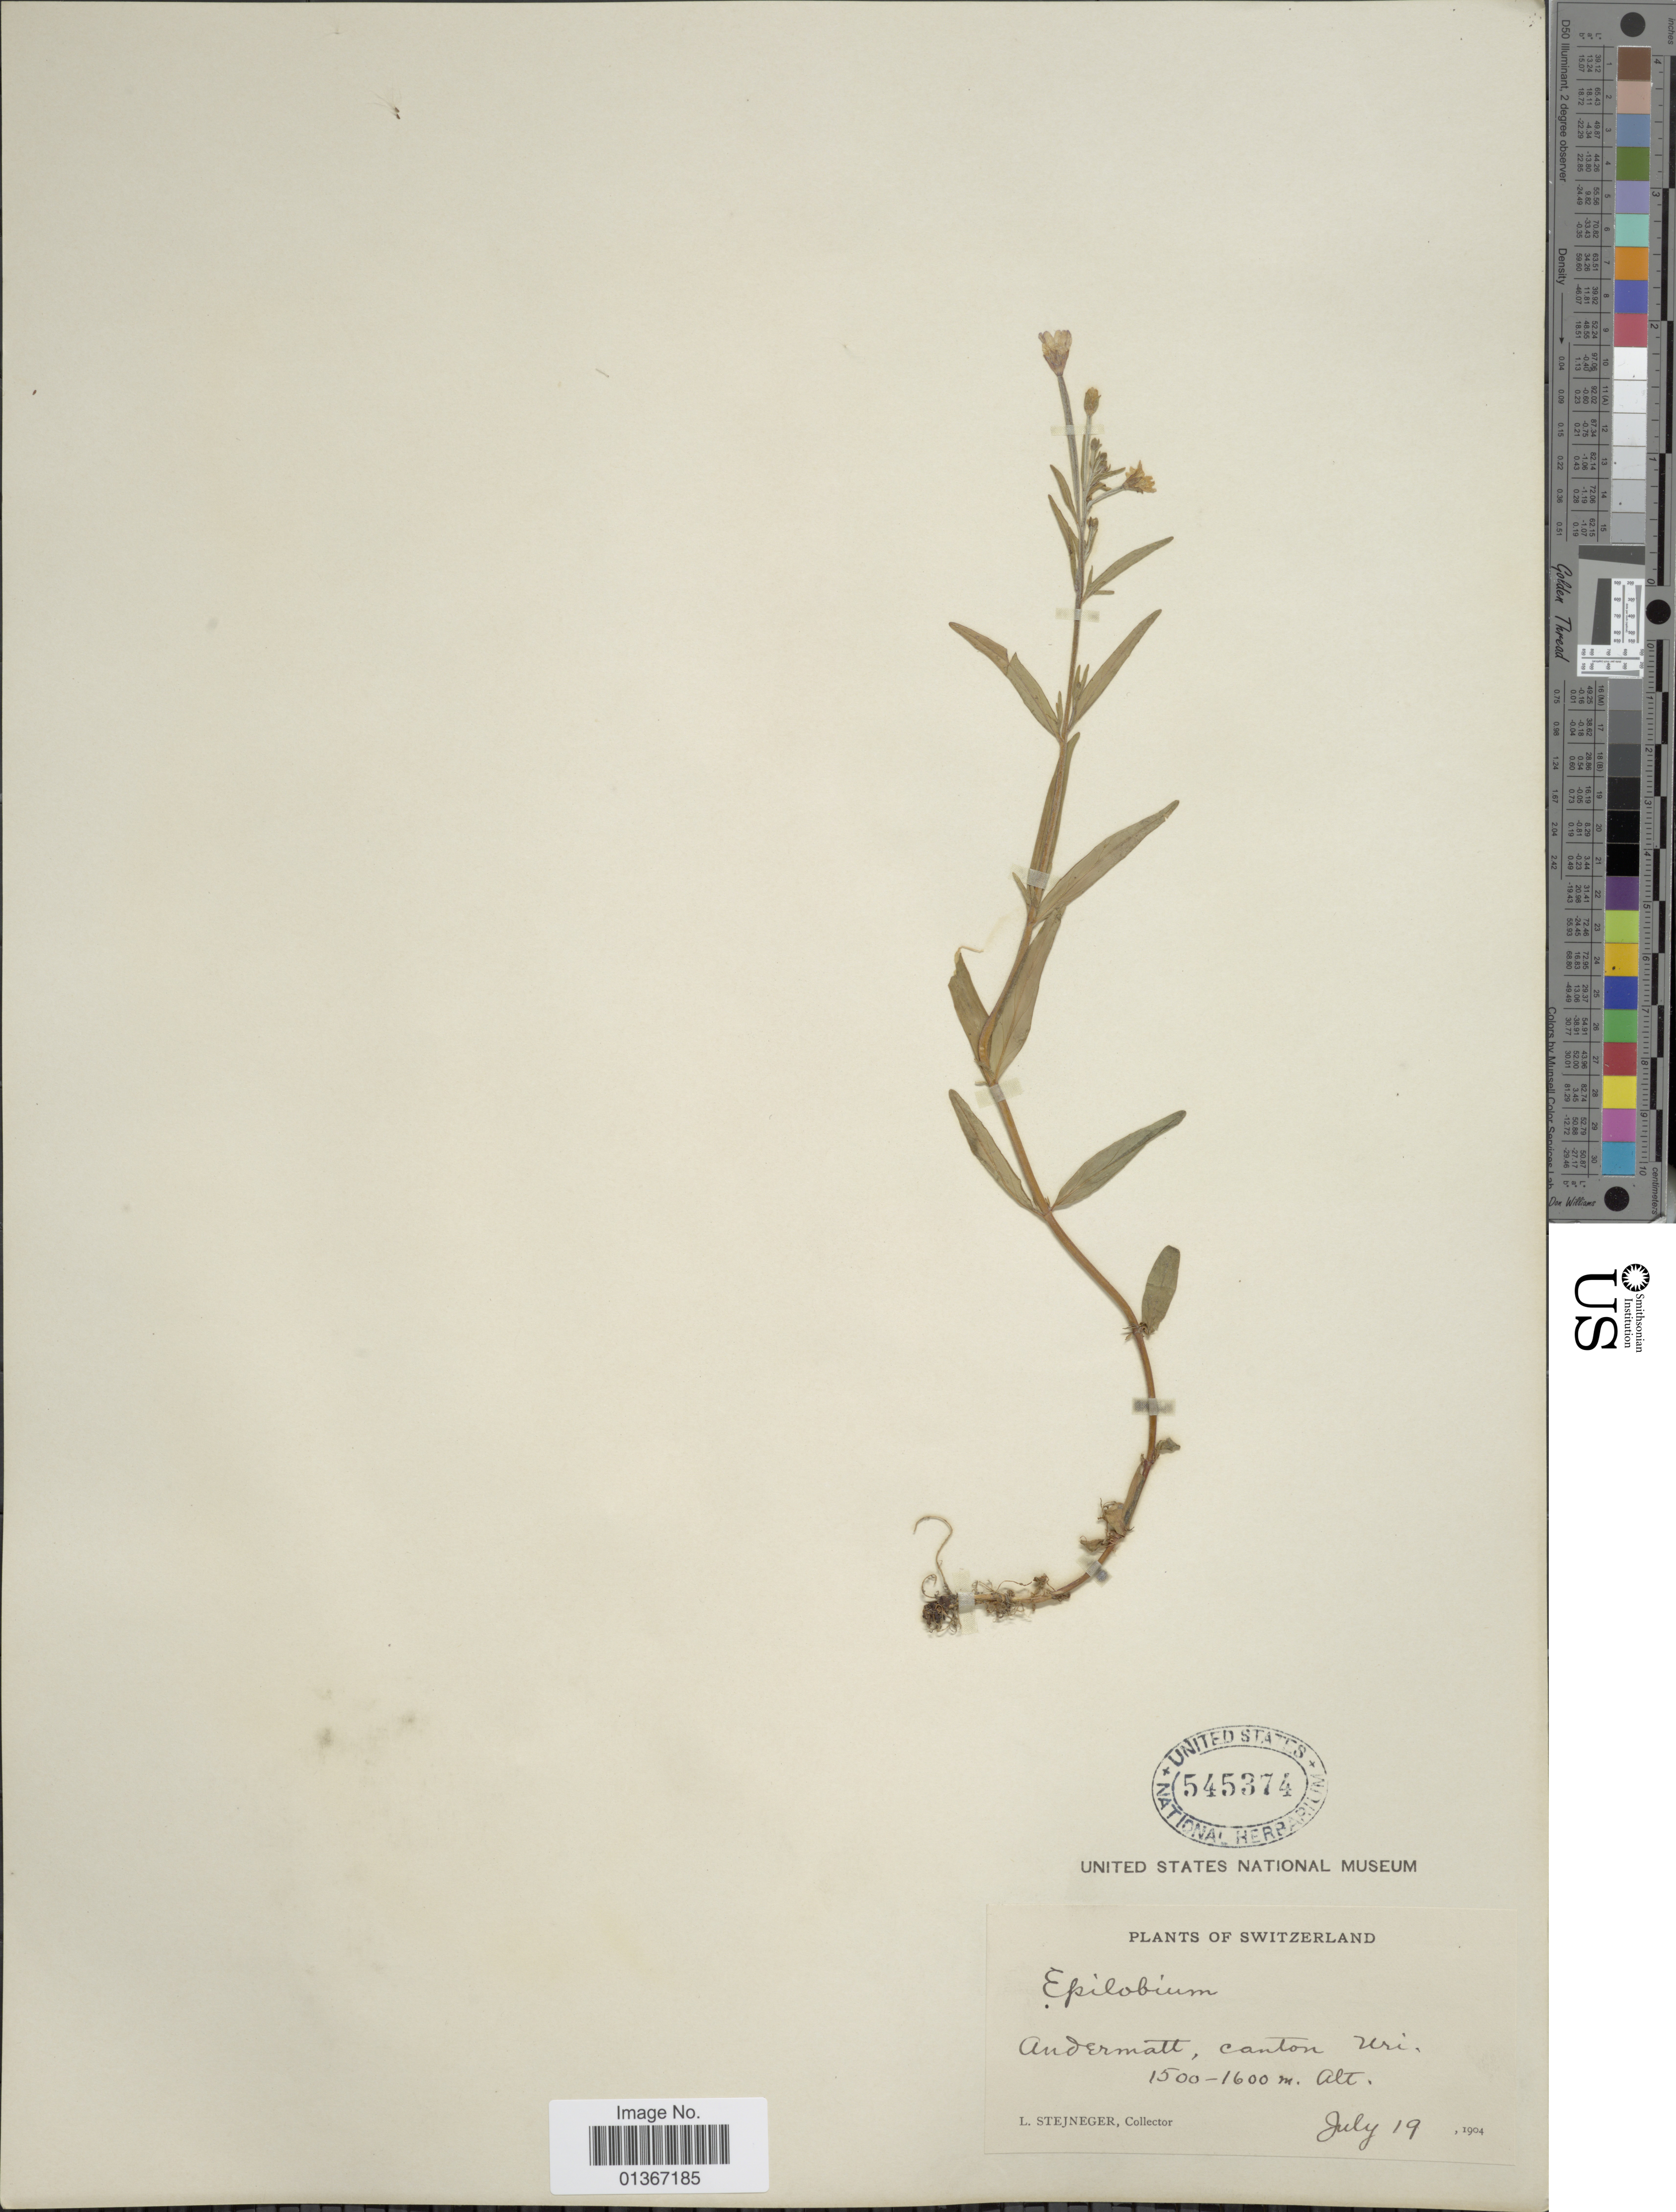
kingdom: Plantae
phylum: Tracheophyta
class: Magnoliopsida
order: Myrtales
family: Onagraceae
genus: Epilobium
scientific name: Epilobium sp.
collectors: L. Stejneger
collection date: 1904-07-19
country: Switzerland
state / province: Uri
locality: Andermatt.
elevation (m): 1500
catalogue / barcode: US 545374